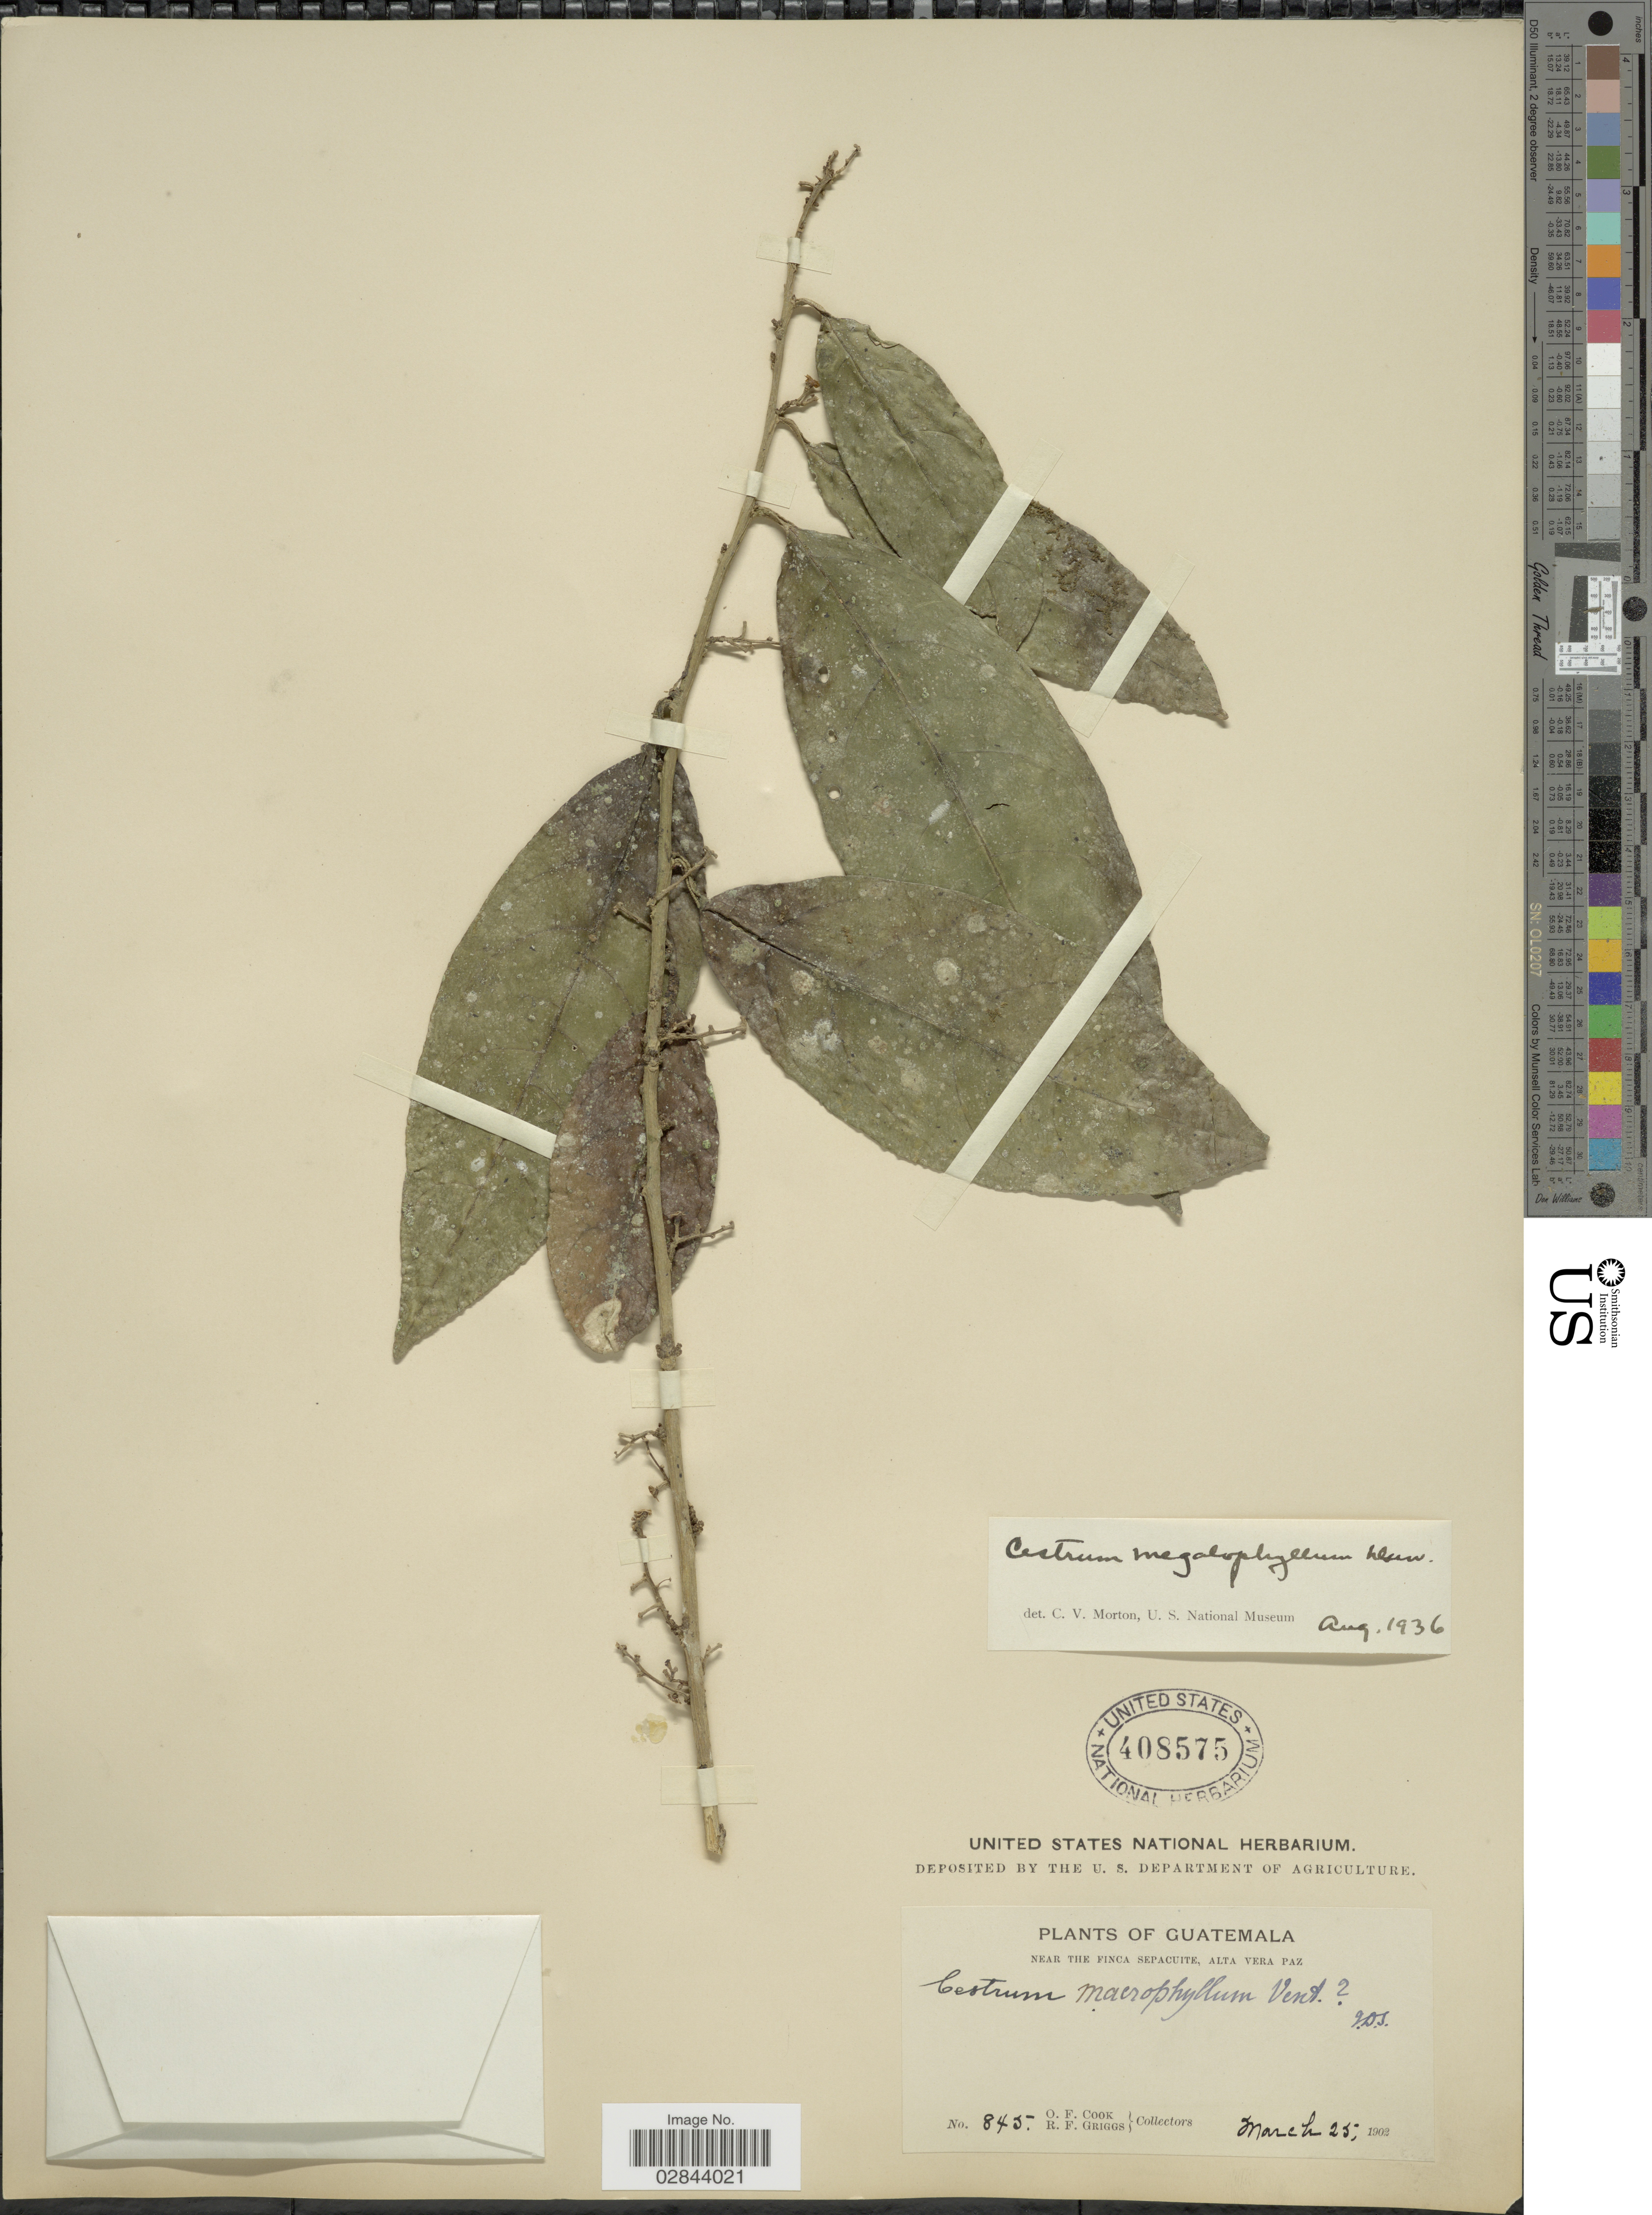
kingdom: Plantae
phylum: Tracheophyta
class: Magnoliopsida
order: Solanales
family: Solanaceae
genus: Cestrum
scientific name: Cestrum schlechtendahlii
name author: G. Don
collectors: O. F. Cook & R. F. Griggs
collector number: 845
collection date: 1902-03-25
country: Guatemala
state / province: Alta Verapaz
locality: Near the Finca Sepacuite, Alta Vera Paz.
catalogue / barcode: US 408575